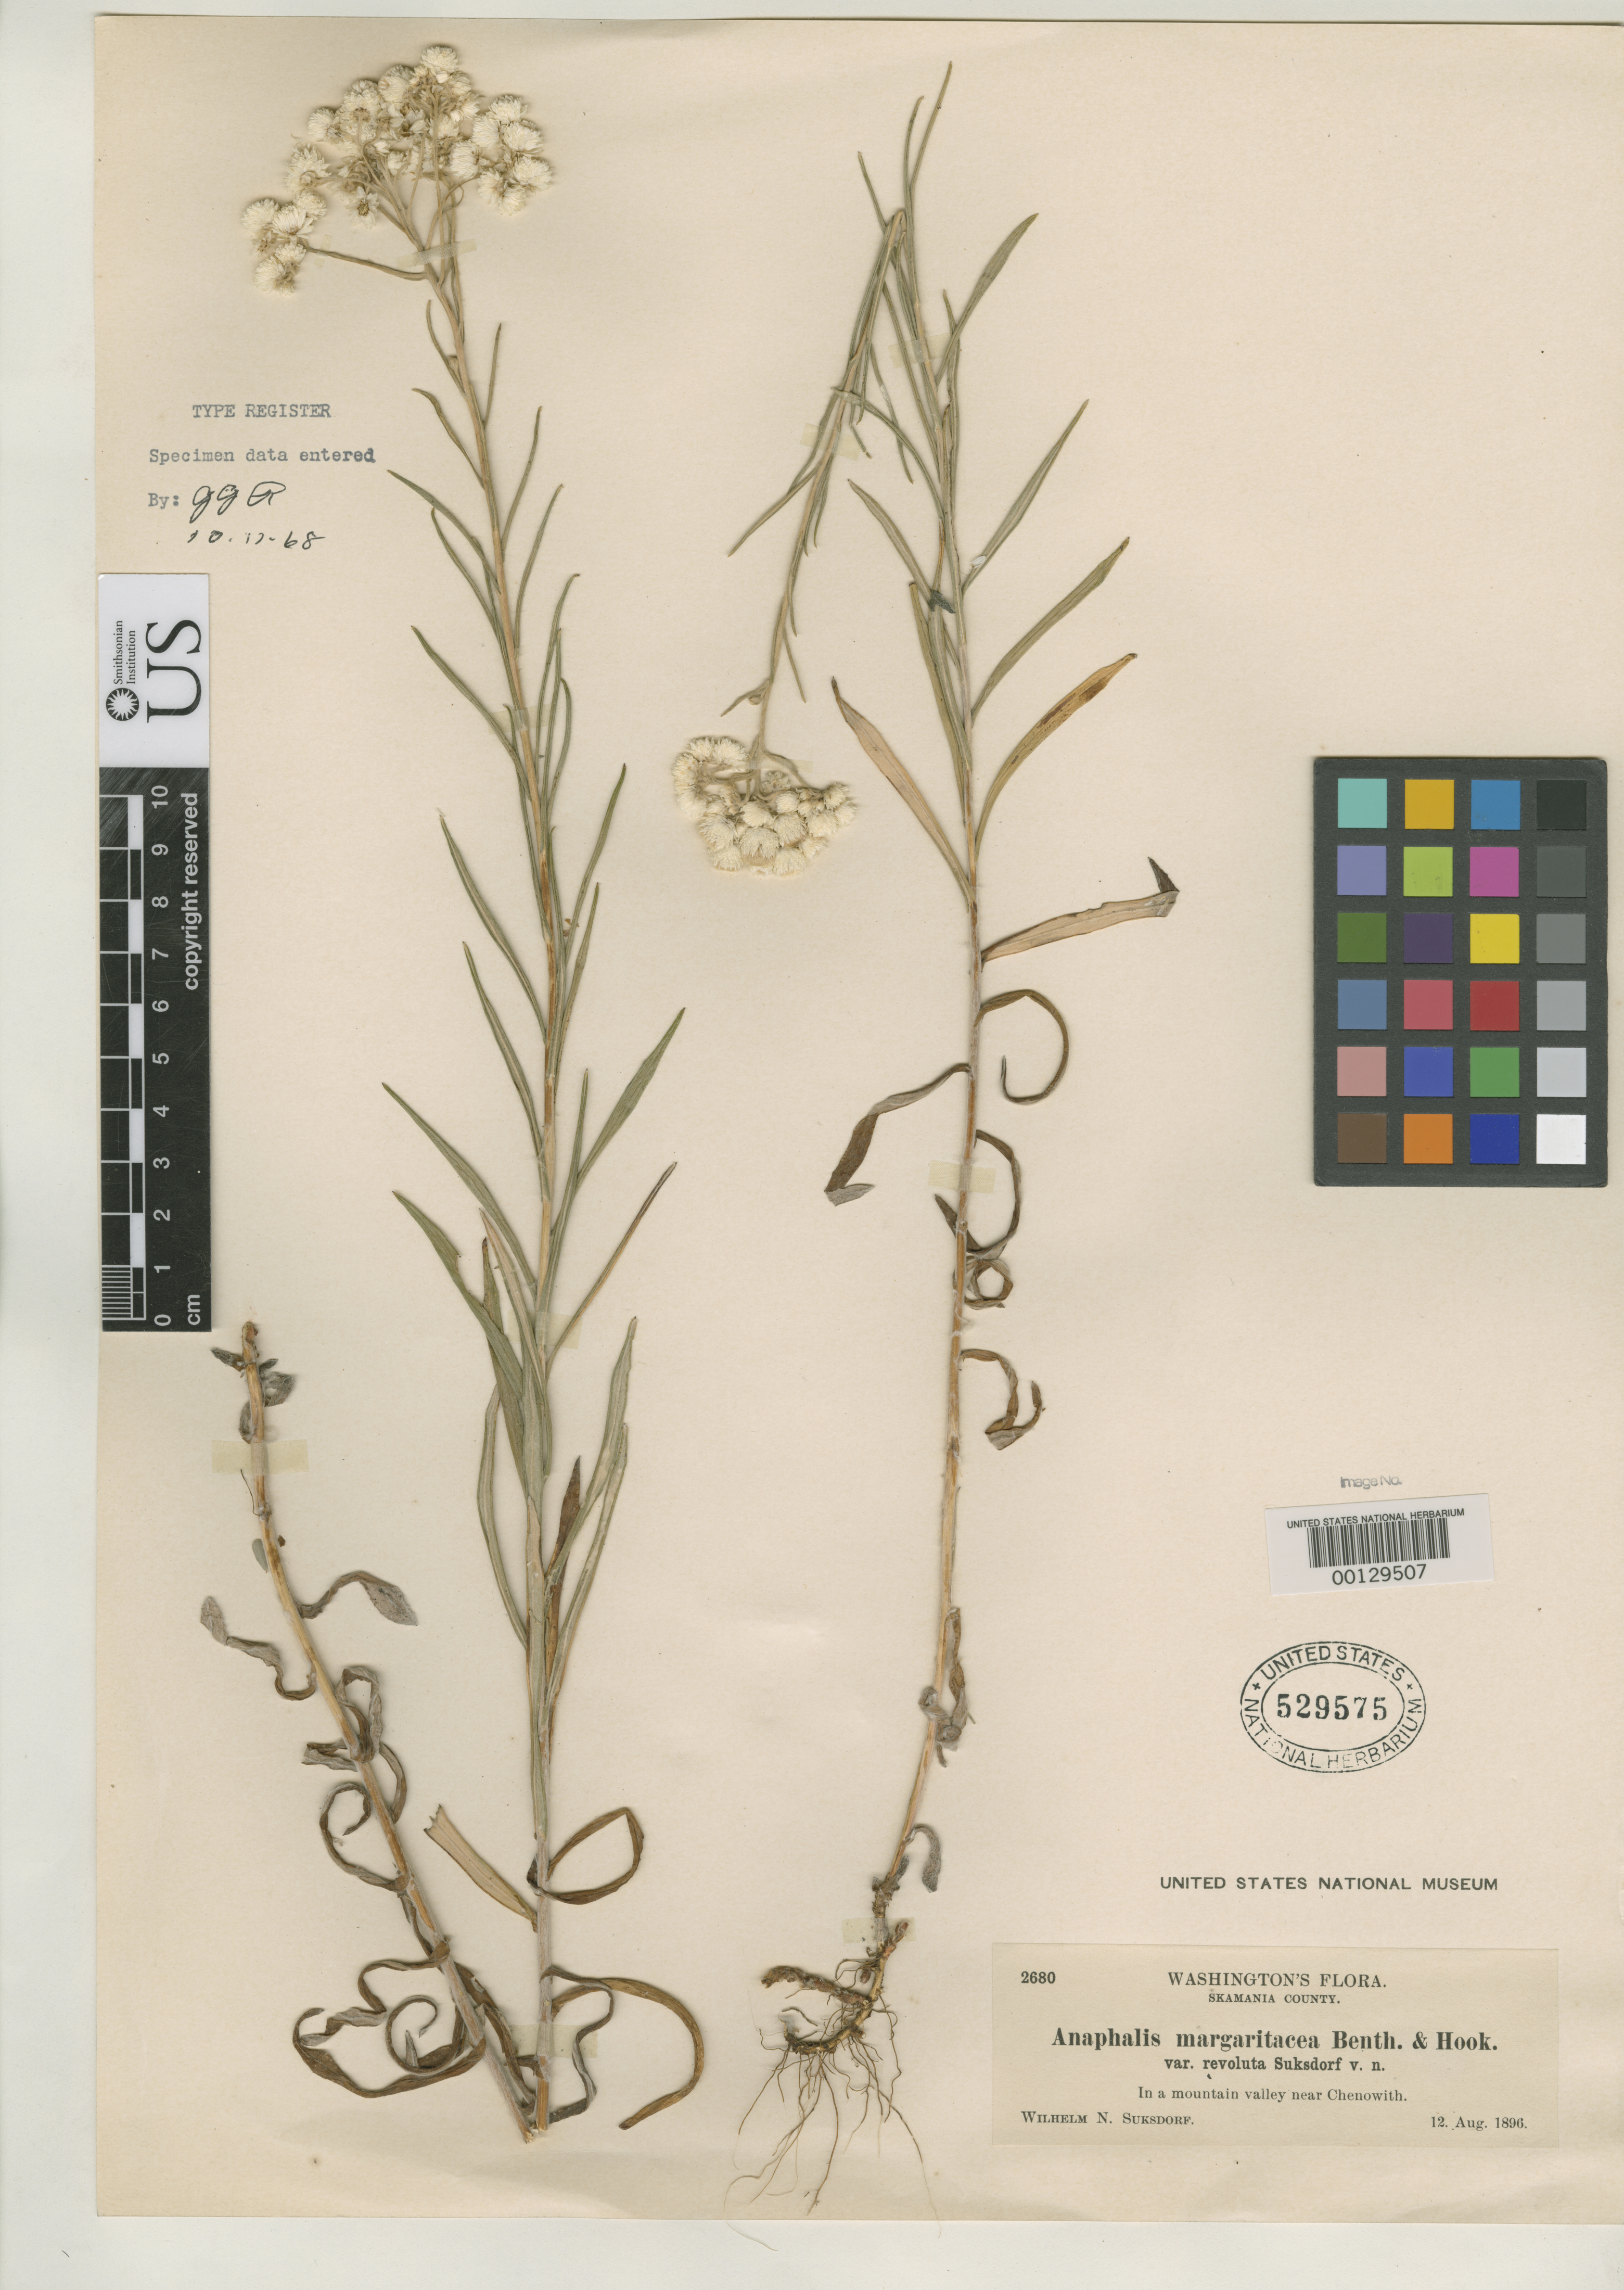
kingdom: Plantae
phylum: Tracheophyta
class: Magnoliopsida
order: Asterales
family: Asteraceae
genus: Anaphalis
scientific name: Anaphalis margaritacea var. revoluta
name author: Suksd.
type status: Isotype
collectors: W. N. Suksdorf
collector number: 2680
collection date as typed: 12 Aug 1896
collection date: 1896-08-12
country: United States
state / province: Washington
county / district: Skamania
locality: Chenowith.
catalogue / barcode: US 529575